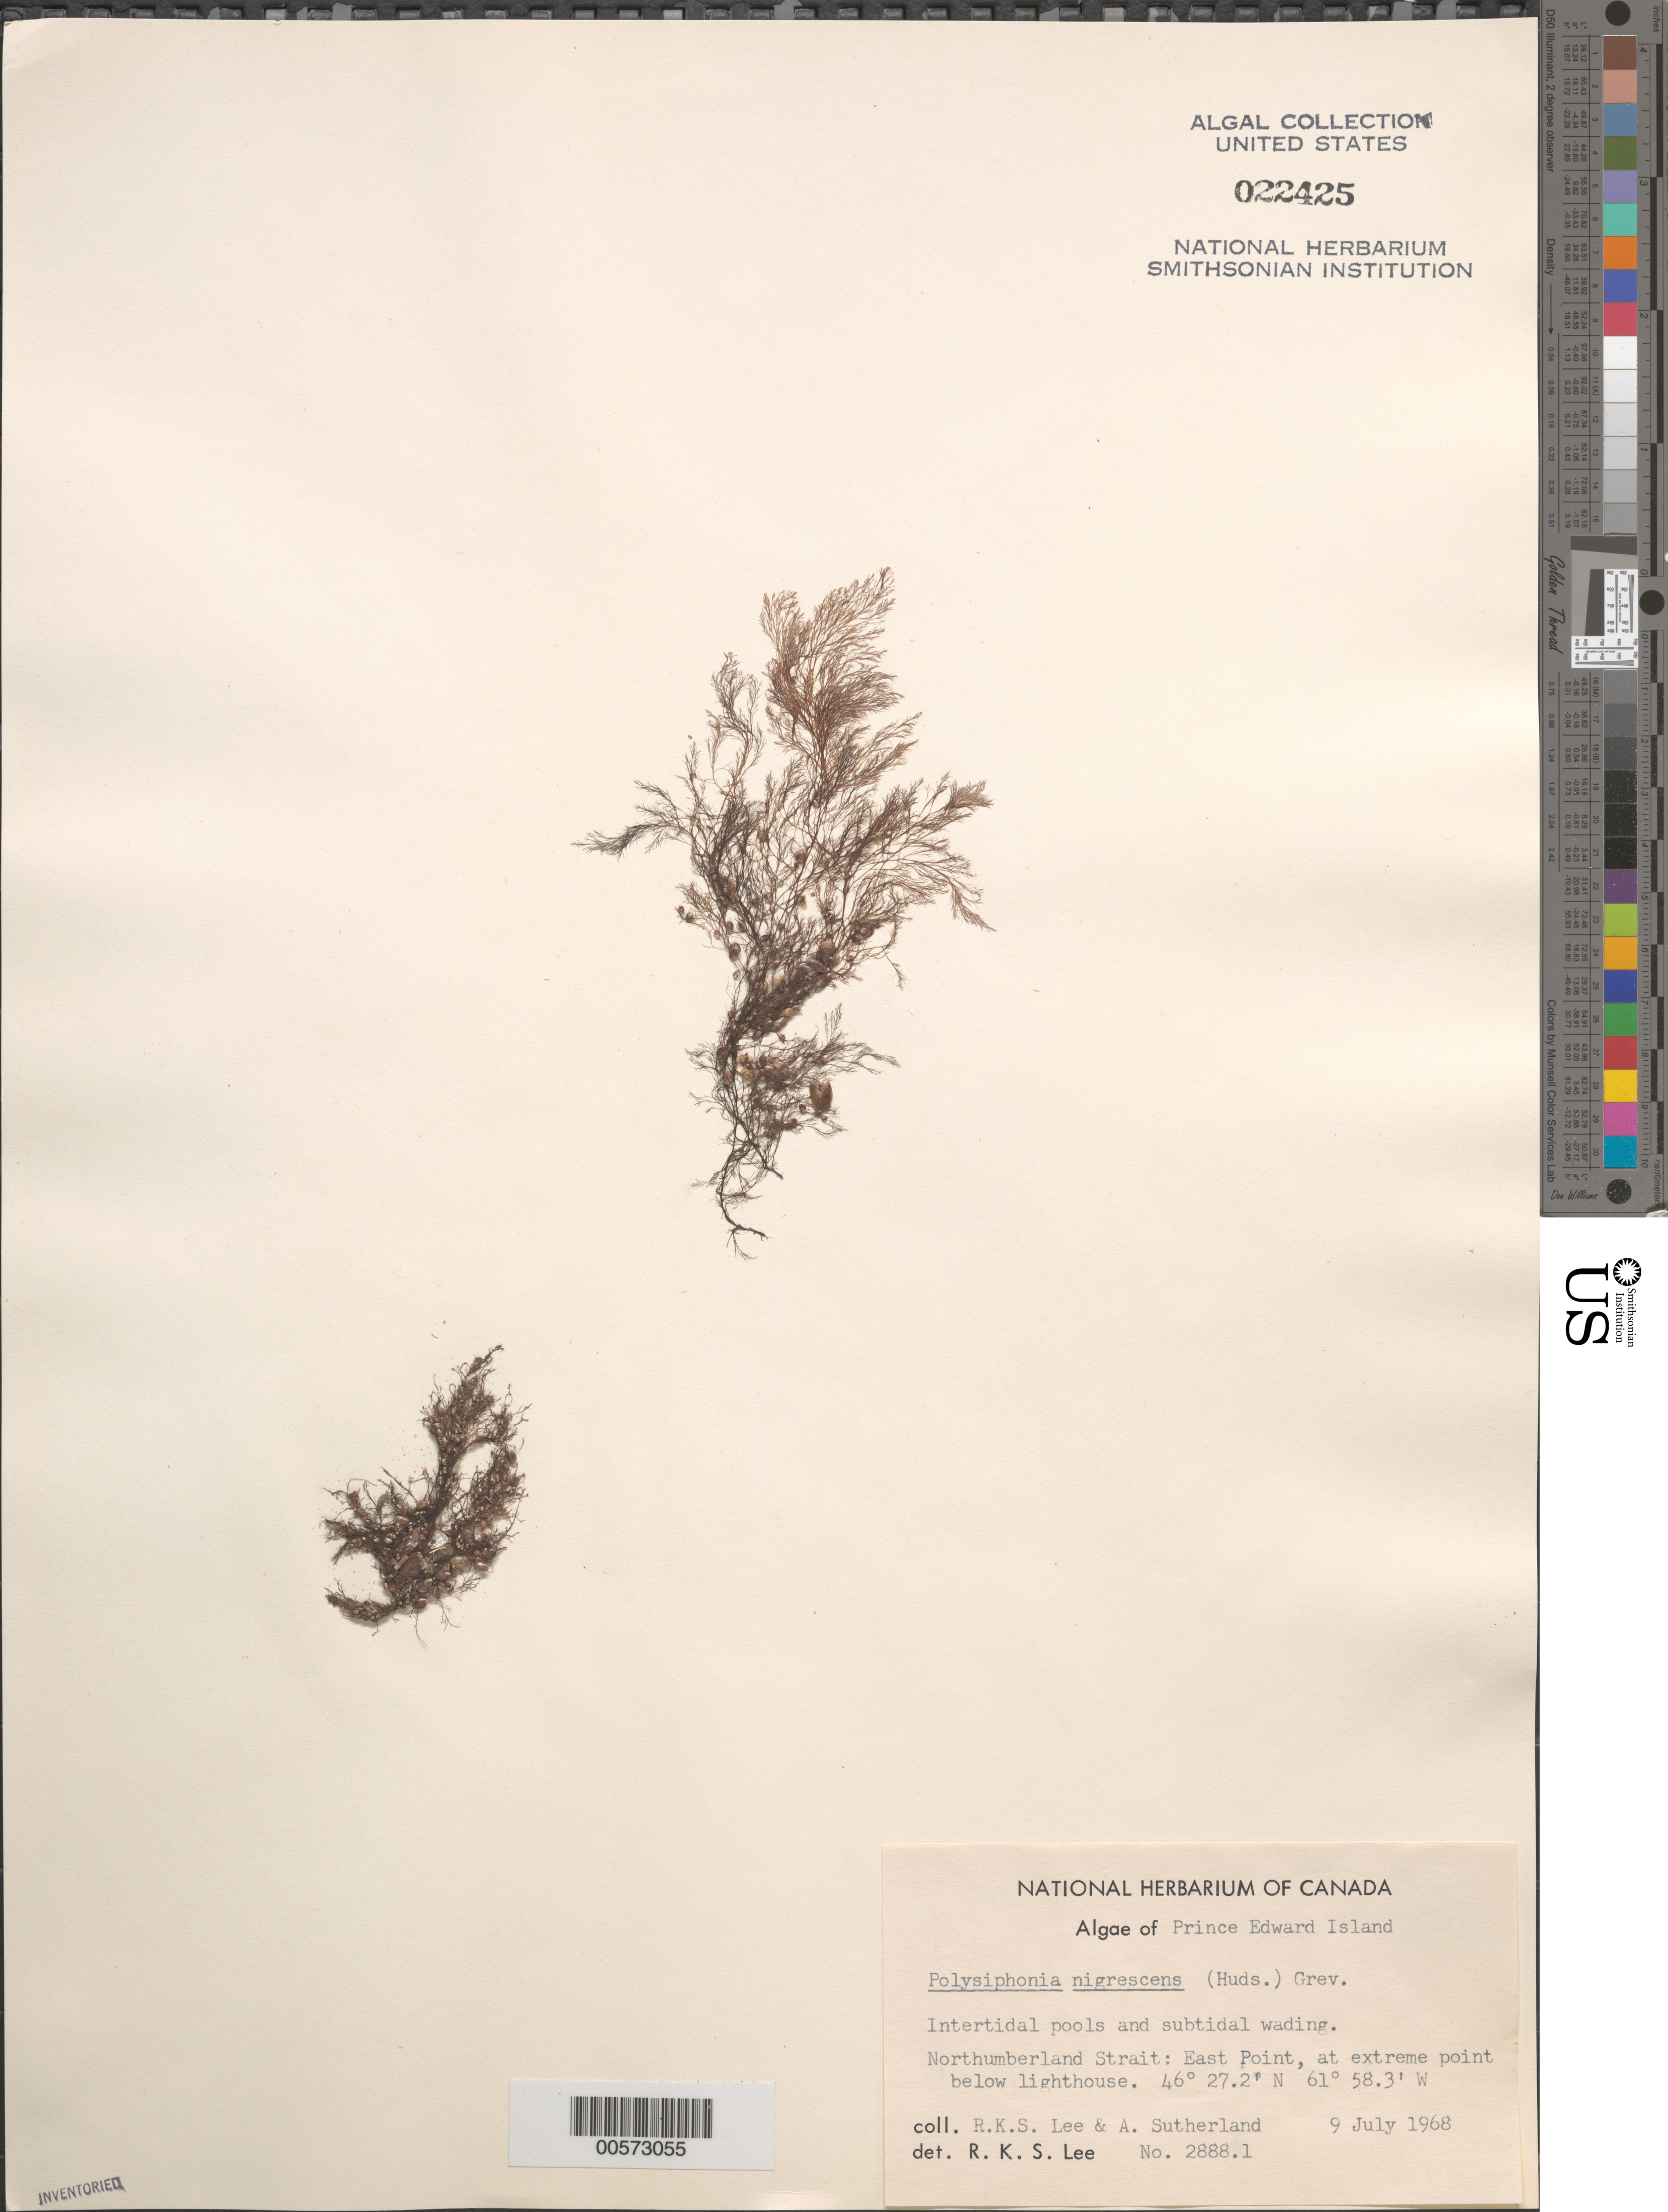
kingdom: Plantae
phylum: Rhodophyta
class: Florideophyceae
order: Ceramiales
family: Rhodomelaceae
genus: Vertebrata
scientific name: Vertebrata fucoides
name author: (Hudson) Kuntze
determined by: Algae name updating Project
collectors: R. Lee & A. Sutherland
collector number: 2888.1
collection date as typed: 09 Jul 1968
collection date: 1968-07-09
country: Canada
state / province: Prince Edward Island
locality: East point, northumberland strait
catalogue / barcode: US 22425